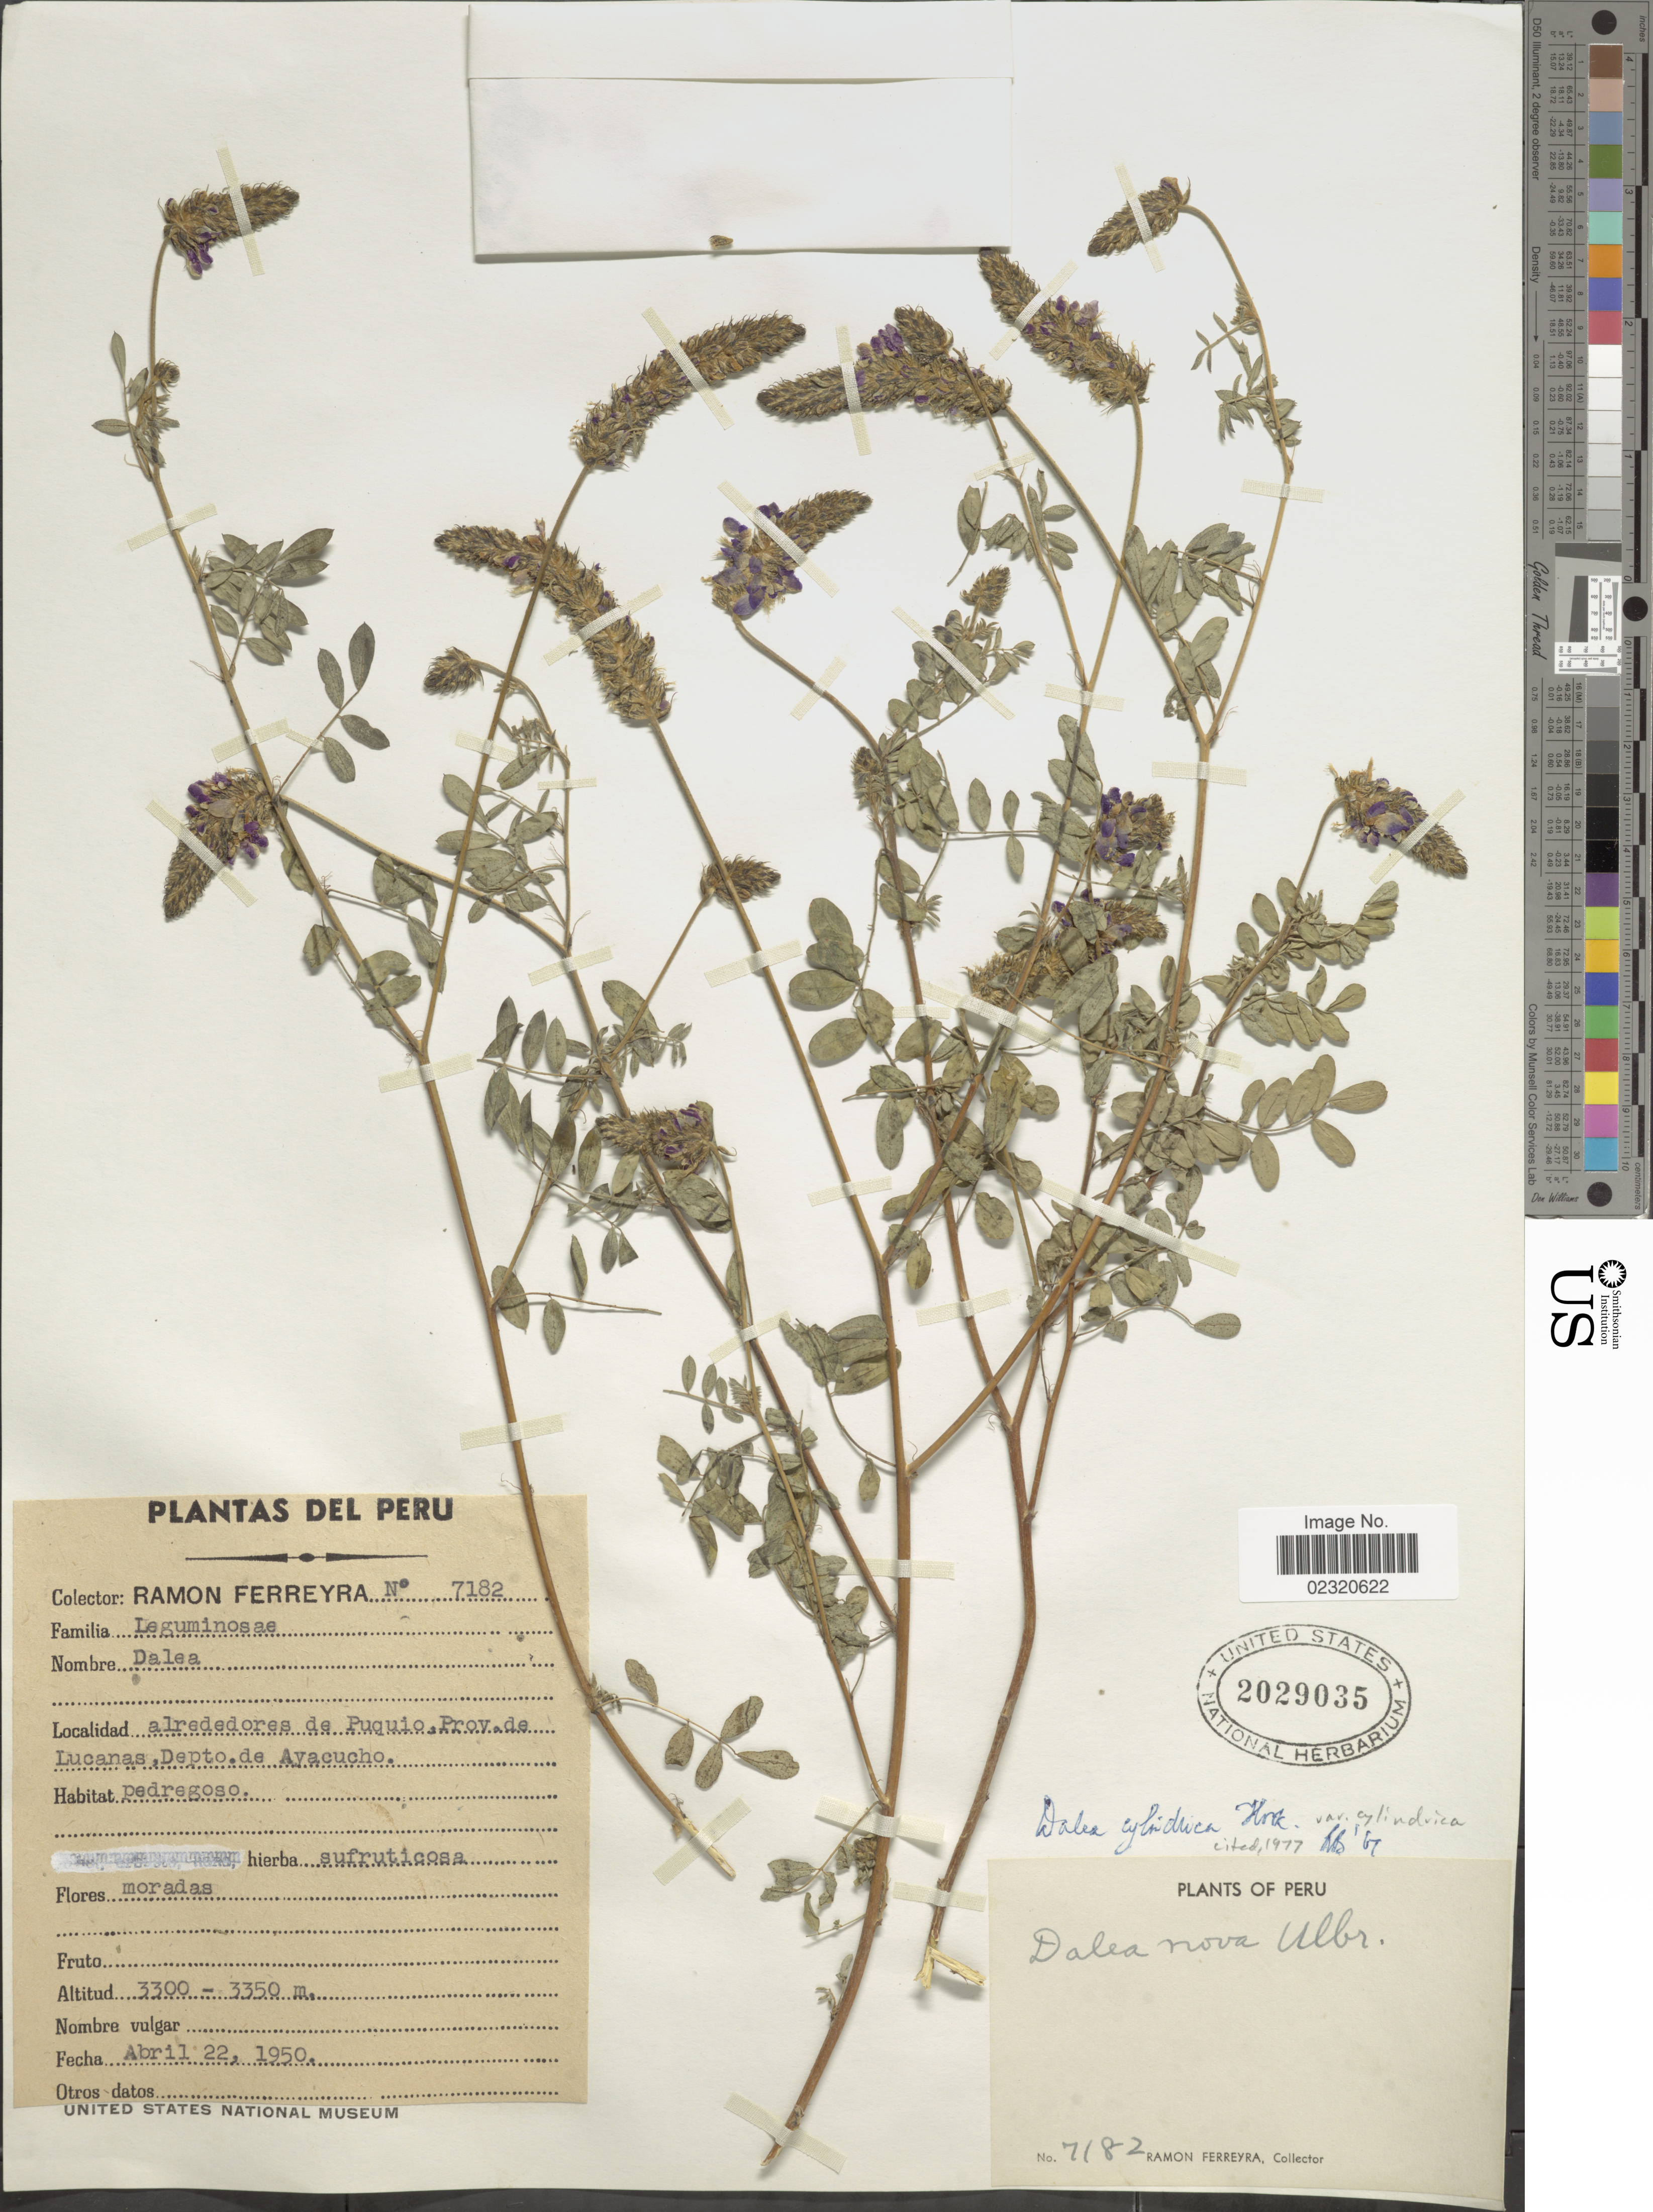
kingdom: Plantae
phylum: Tracheophyta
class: Magnoliopsida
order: Fabales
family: Fabaceae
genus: Dalea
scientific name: Dalea cylindrica var. cylindrica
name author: Hook.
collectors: R. A. Ferreyra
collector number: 7182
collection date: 1950-04-22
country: Peru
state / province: Ayacucho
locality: Alrededores de Puquio, Prov. de Lucanas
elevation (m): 3300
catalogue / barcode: US 2029035